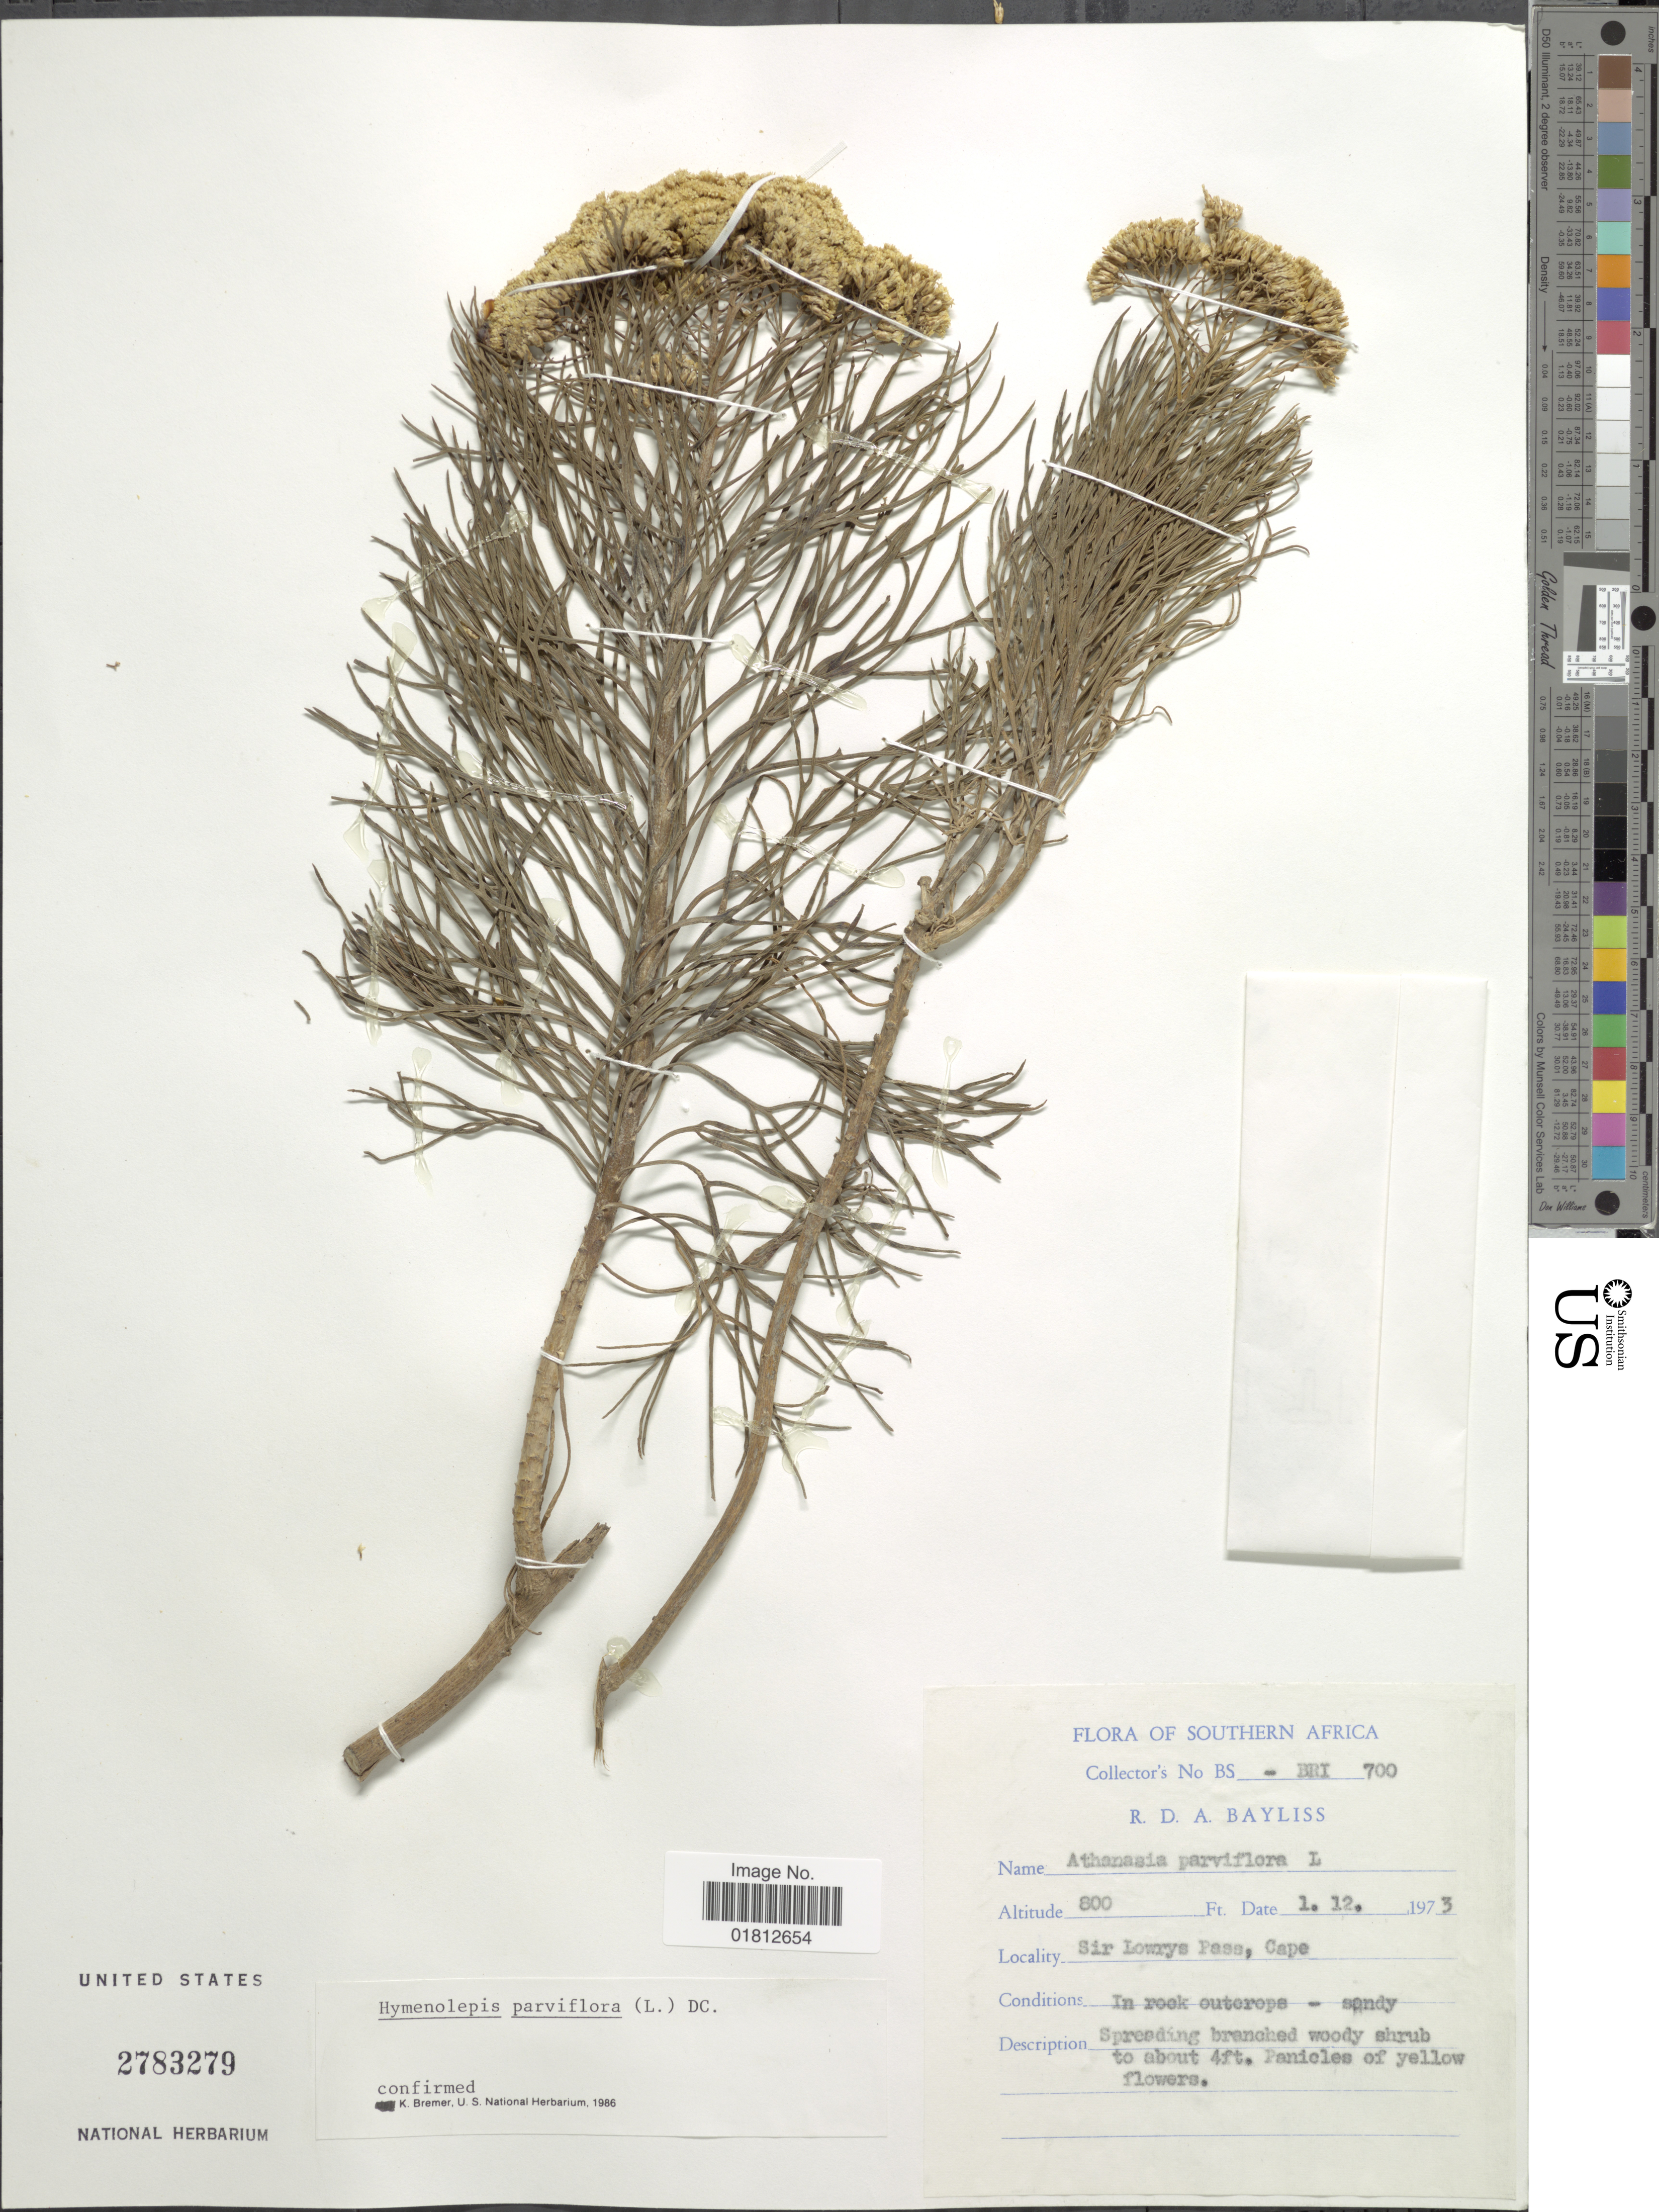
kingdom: Plantae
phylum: Tracheophyta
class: Magnoliopsida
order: Asterales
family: Asteraceae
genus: Hymenolepis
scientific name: Hymenolepis parviflora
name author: (L.) DC.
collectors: R. Bayliss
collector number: BS-BRI700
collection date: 1973-12-01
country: South Africa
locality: Southern Africa, Sir Lowrys Pass, Cape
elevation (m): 244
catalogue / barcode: US 2783279